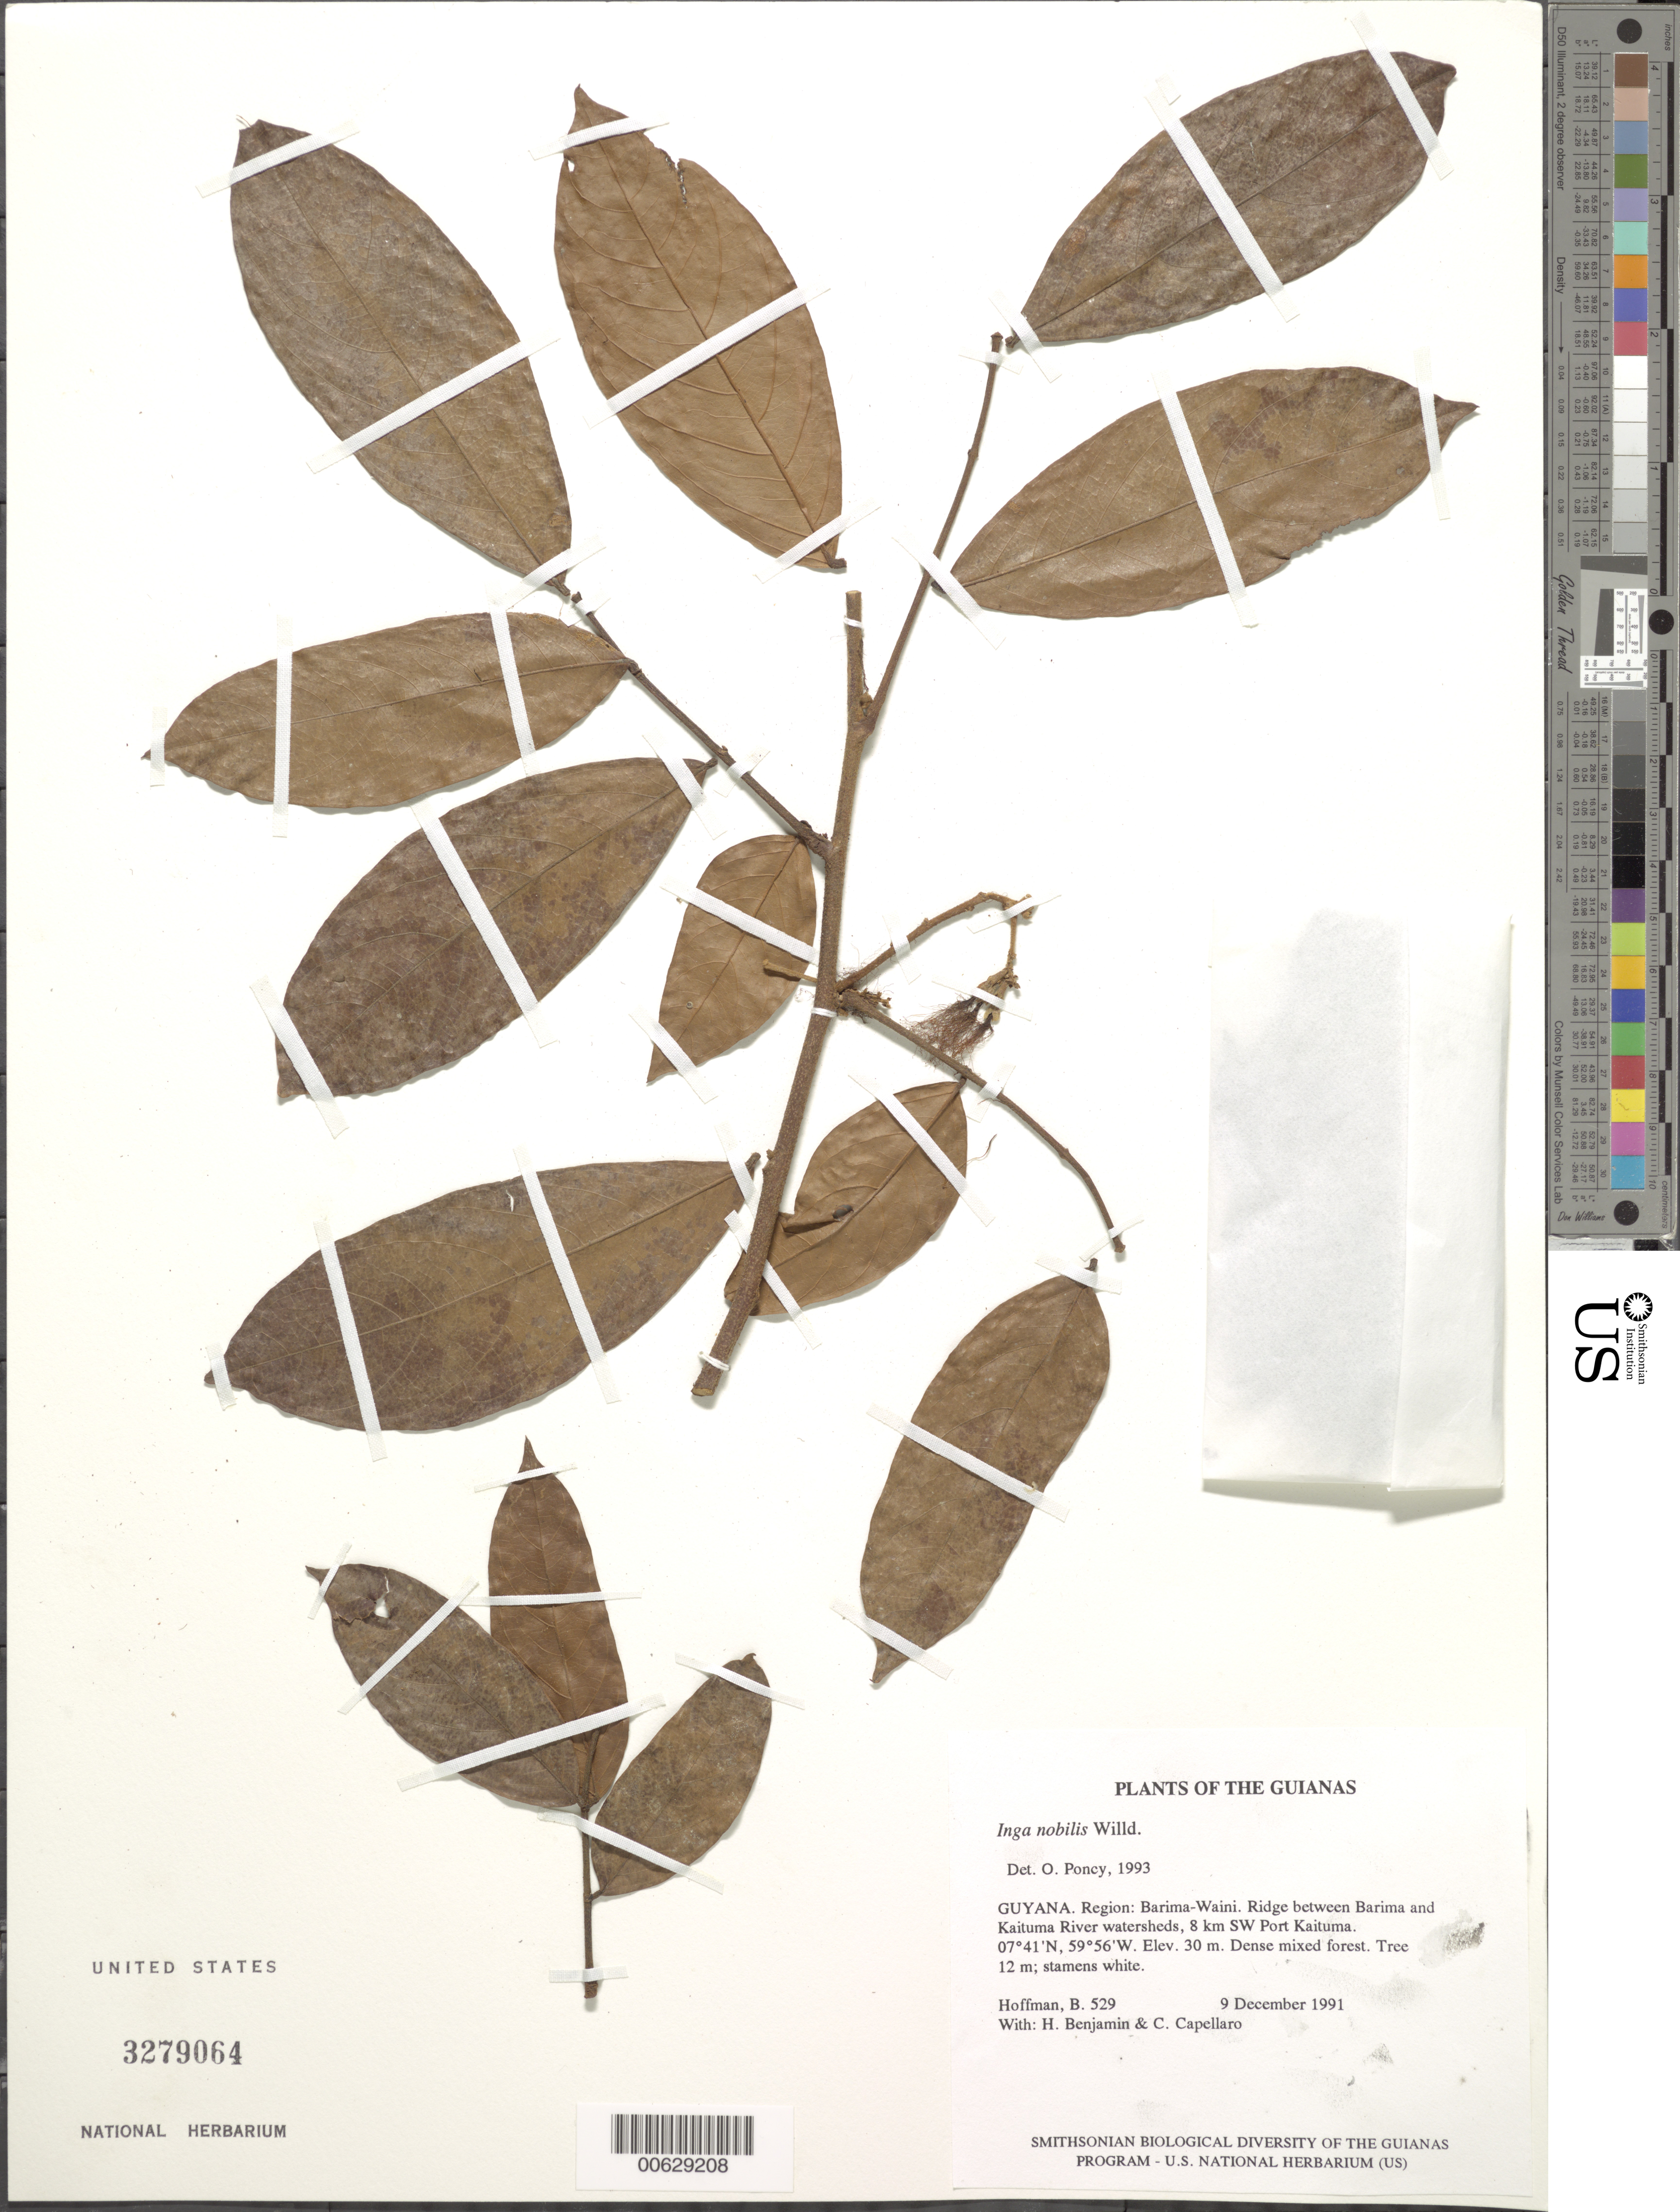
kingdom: Plantae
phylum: Tracheophyta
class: Magnoliopsida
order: Fabales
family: Fabaceae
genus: Inga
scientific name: Inga nobilis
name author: Willd.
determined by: Poncy, O.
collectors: B. Hoffman, H. Benjamin & C. Capellaro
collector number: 529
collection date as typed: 9 December 1991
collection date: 1991-12-09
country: Guyana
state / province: Barima-Waini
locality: Ridge between Barima and Kaituma River watersheds, 8 km SW of Port Kaituma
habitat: Dense mixed forest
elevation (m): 30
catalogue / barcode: US 3279064